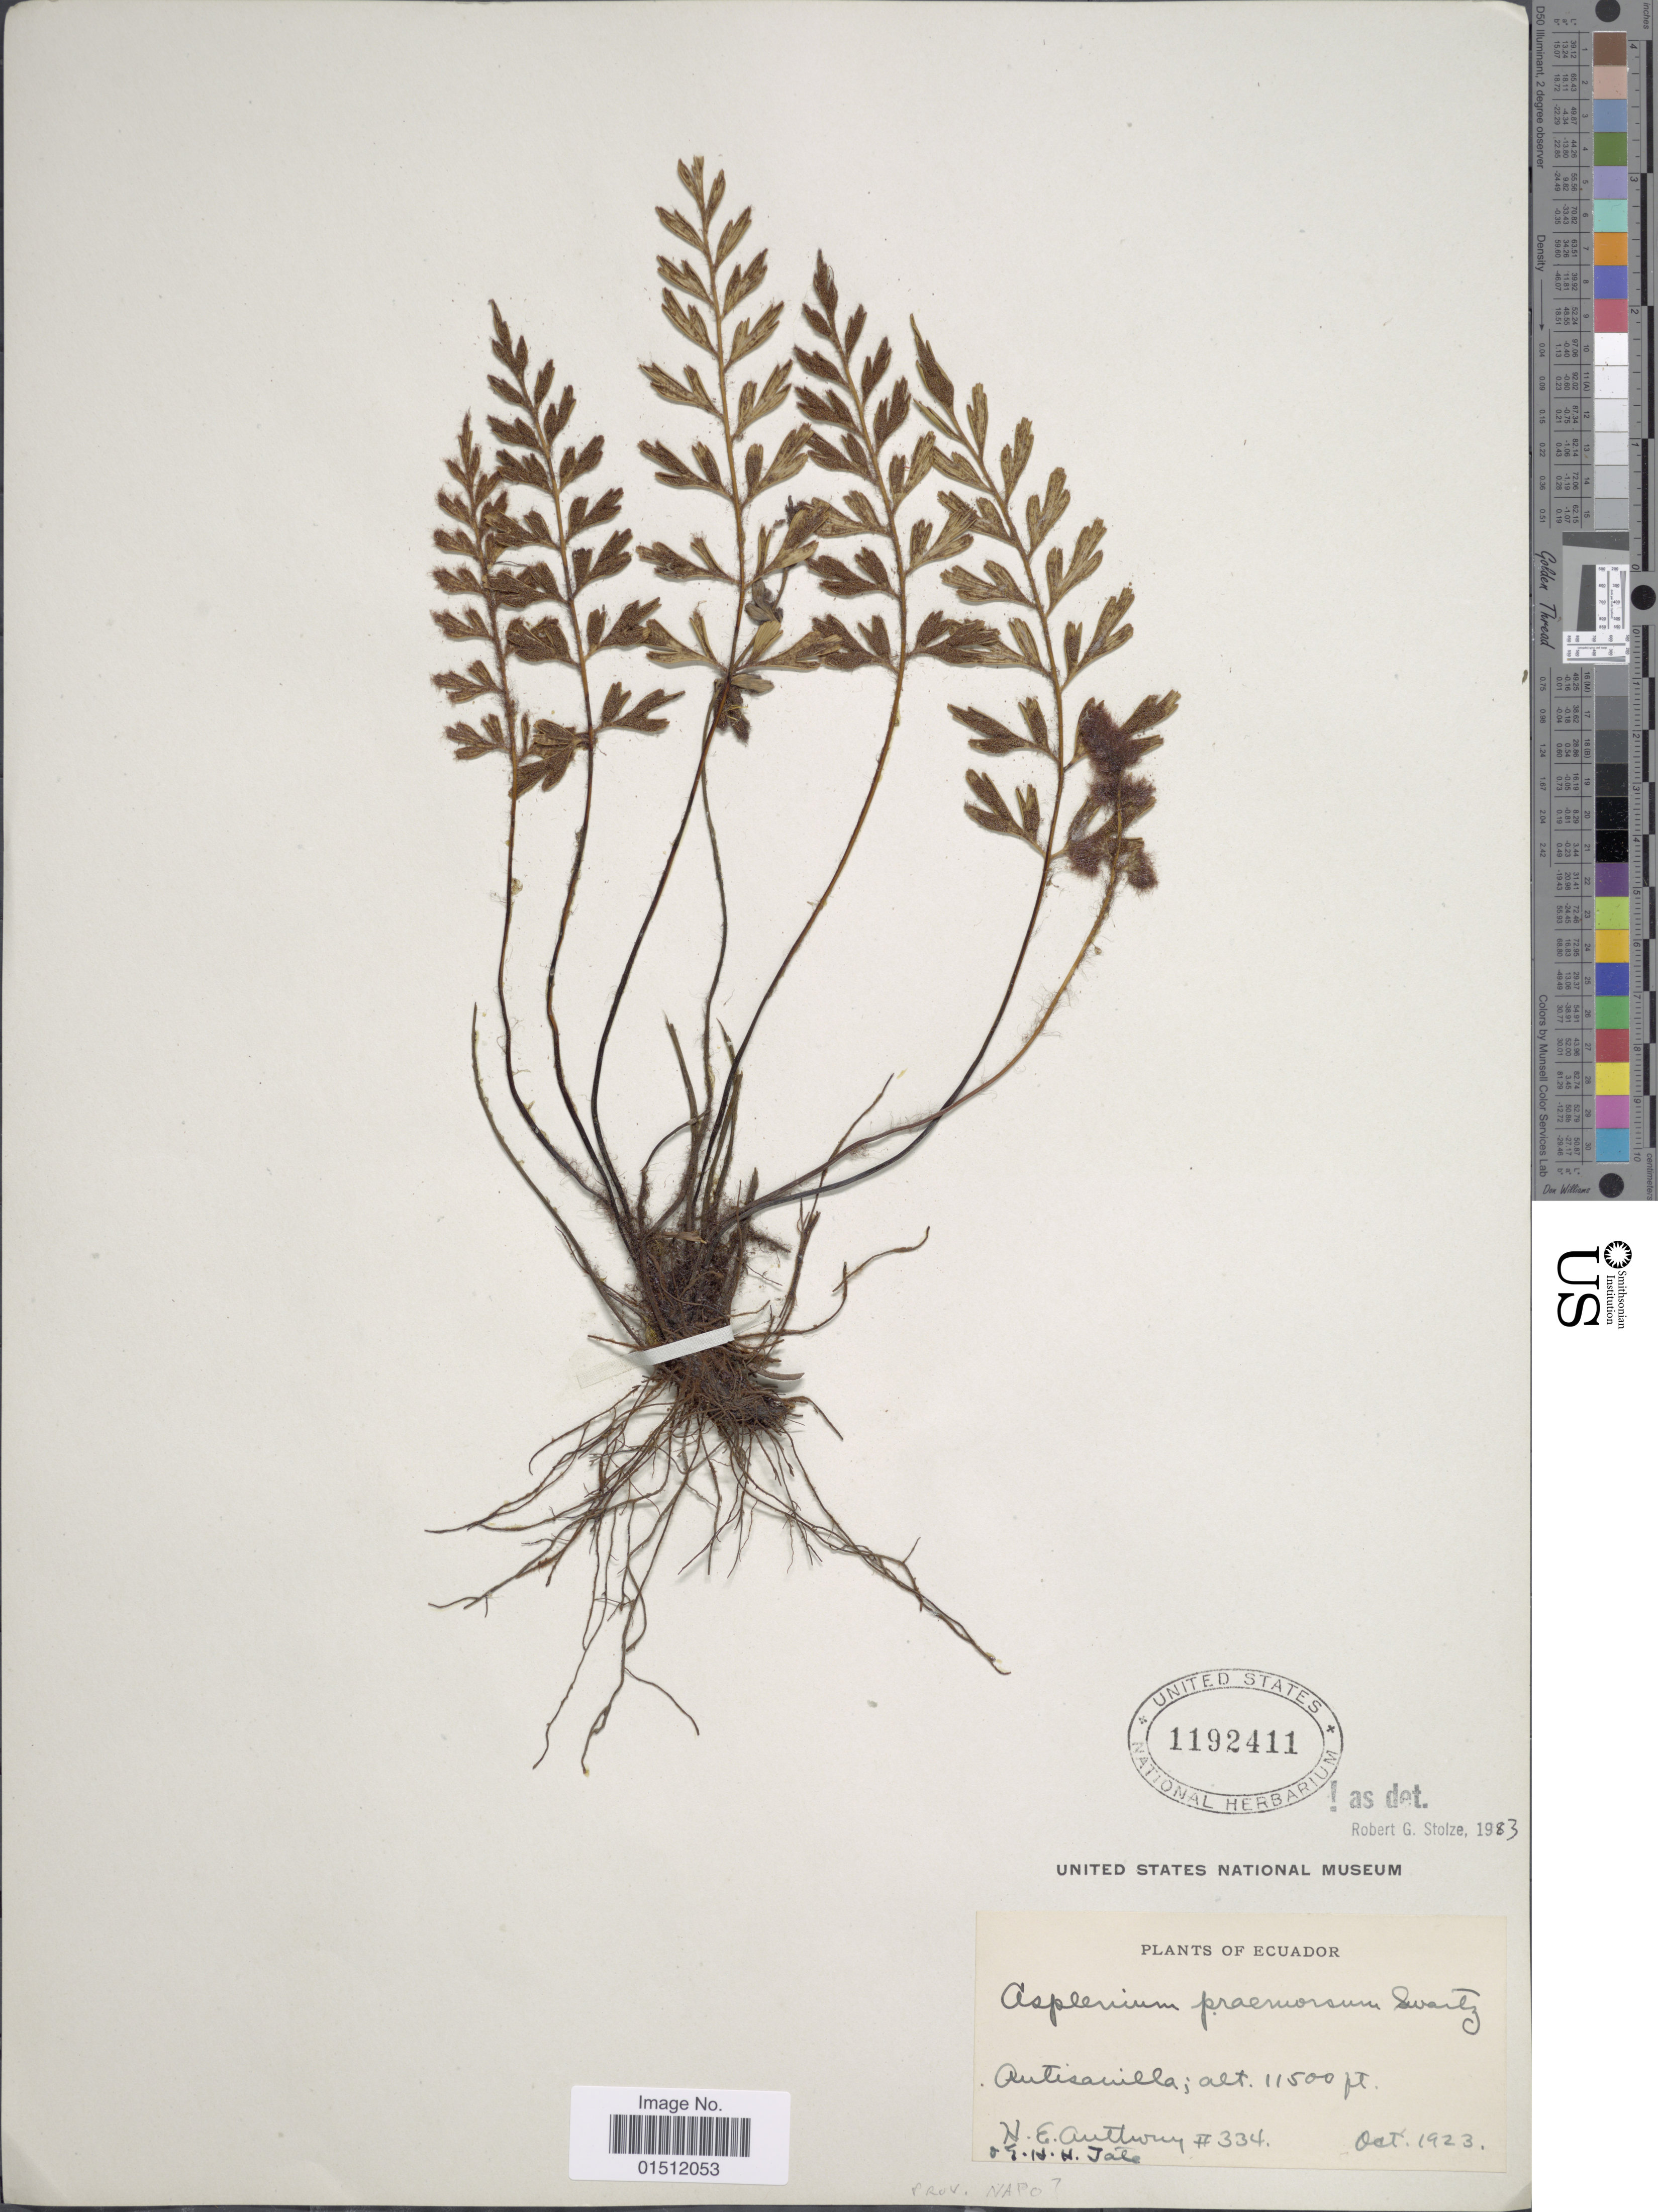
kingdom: Plantae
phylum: Tracheophyta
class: Polypodiopsida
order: Polypodiales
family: Aspleniaceae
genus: Asplenium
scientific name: Asplenium praemorsum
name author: Sw.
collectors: H. E. Anthony & G. H. H.Tate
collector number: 334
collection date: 1923-10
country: Ecuador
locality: Antisana.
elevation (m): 3505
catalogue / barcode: US 1192411